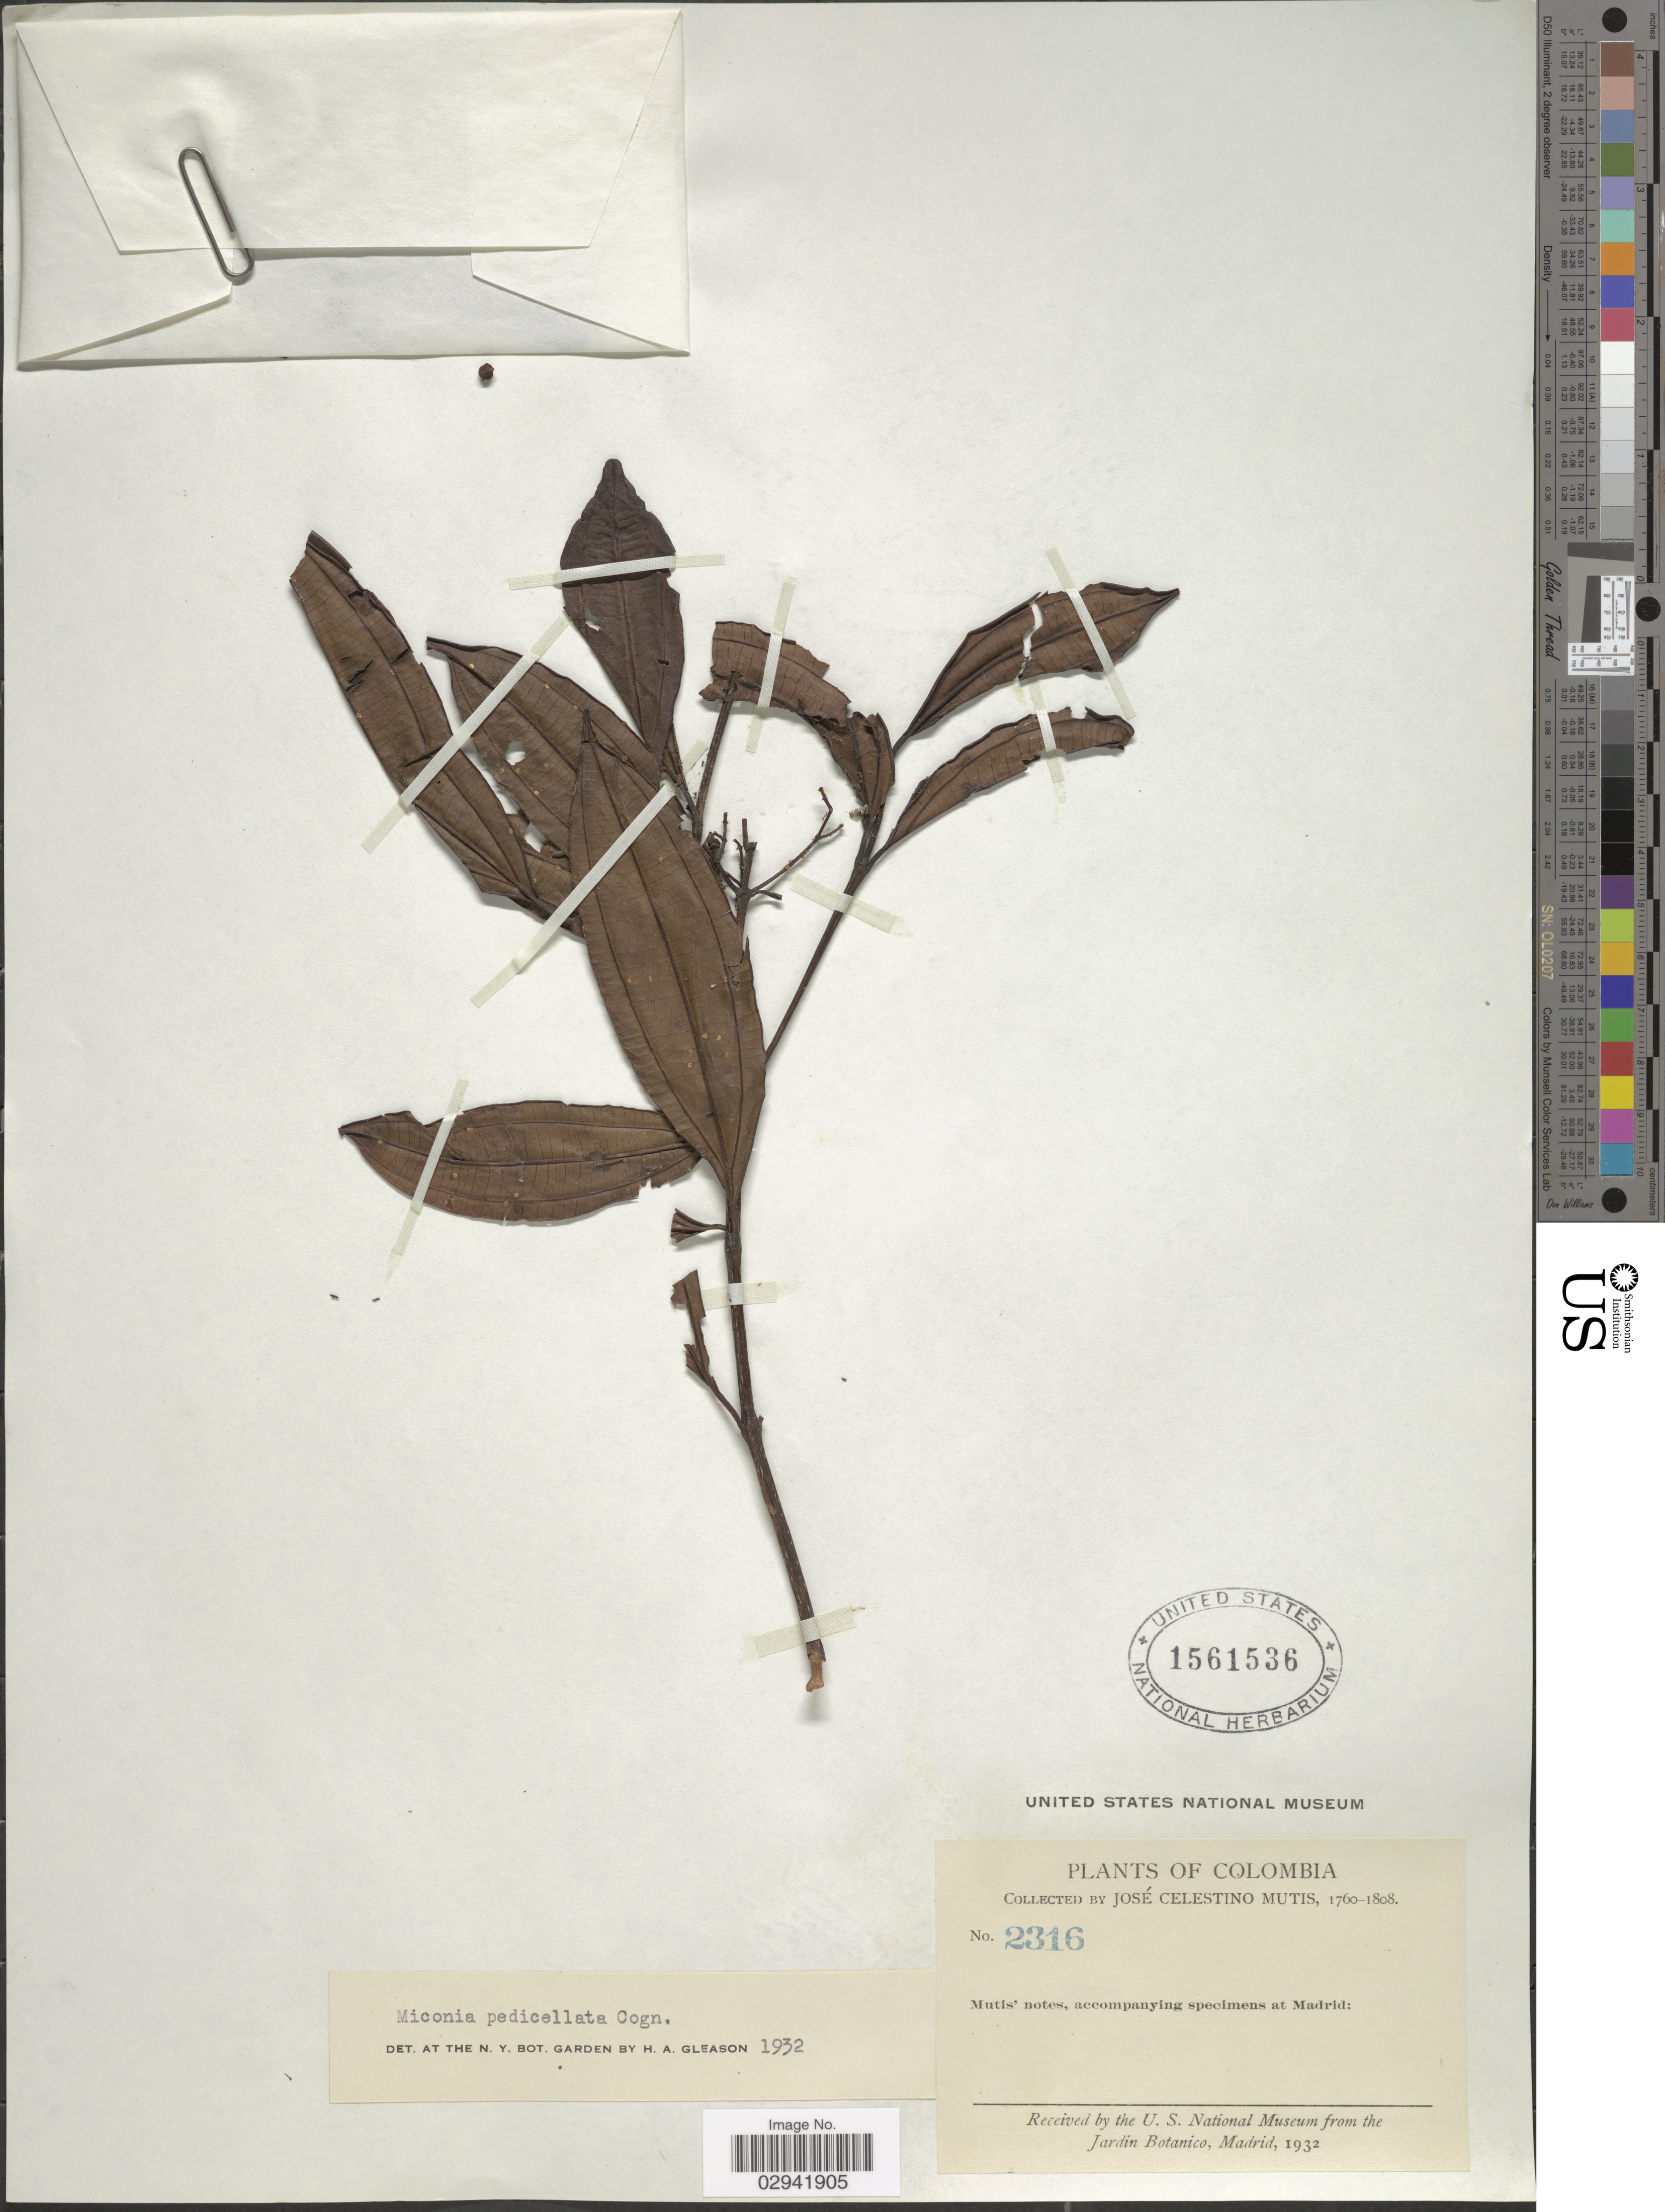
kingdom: Plantae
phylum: Tracheophyta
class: Magnoliopsida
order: Myrtales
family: Melastomataceae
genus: Miconia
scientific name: Miconia pergamentacea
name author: Cogn.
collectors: J. C. B. Mutis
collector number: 2316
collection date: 1760/1808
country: Colombia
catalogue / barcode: US 1561536